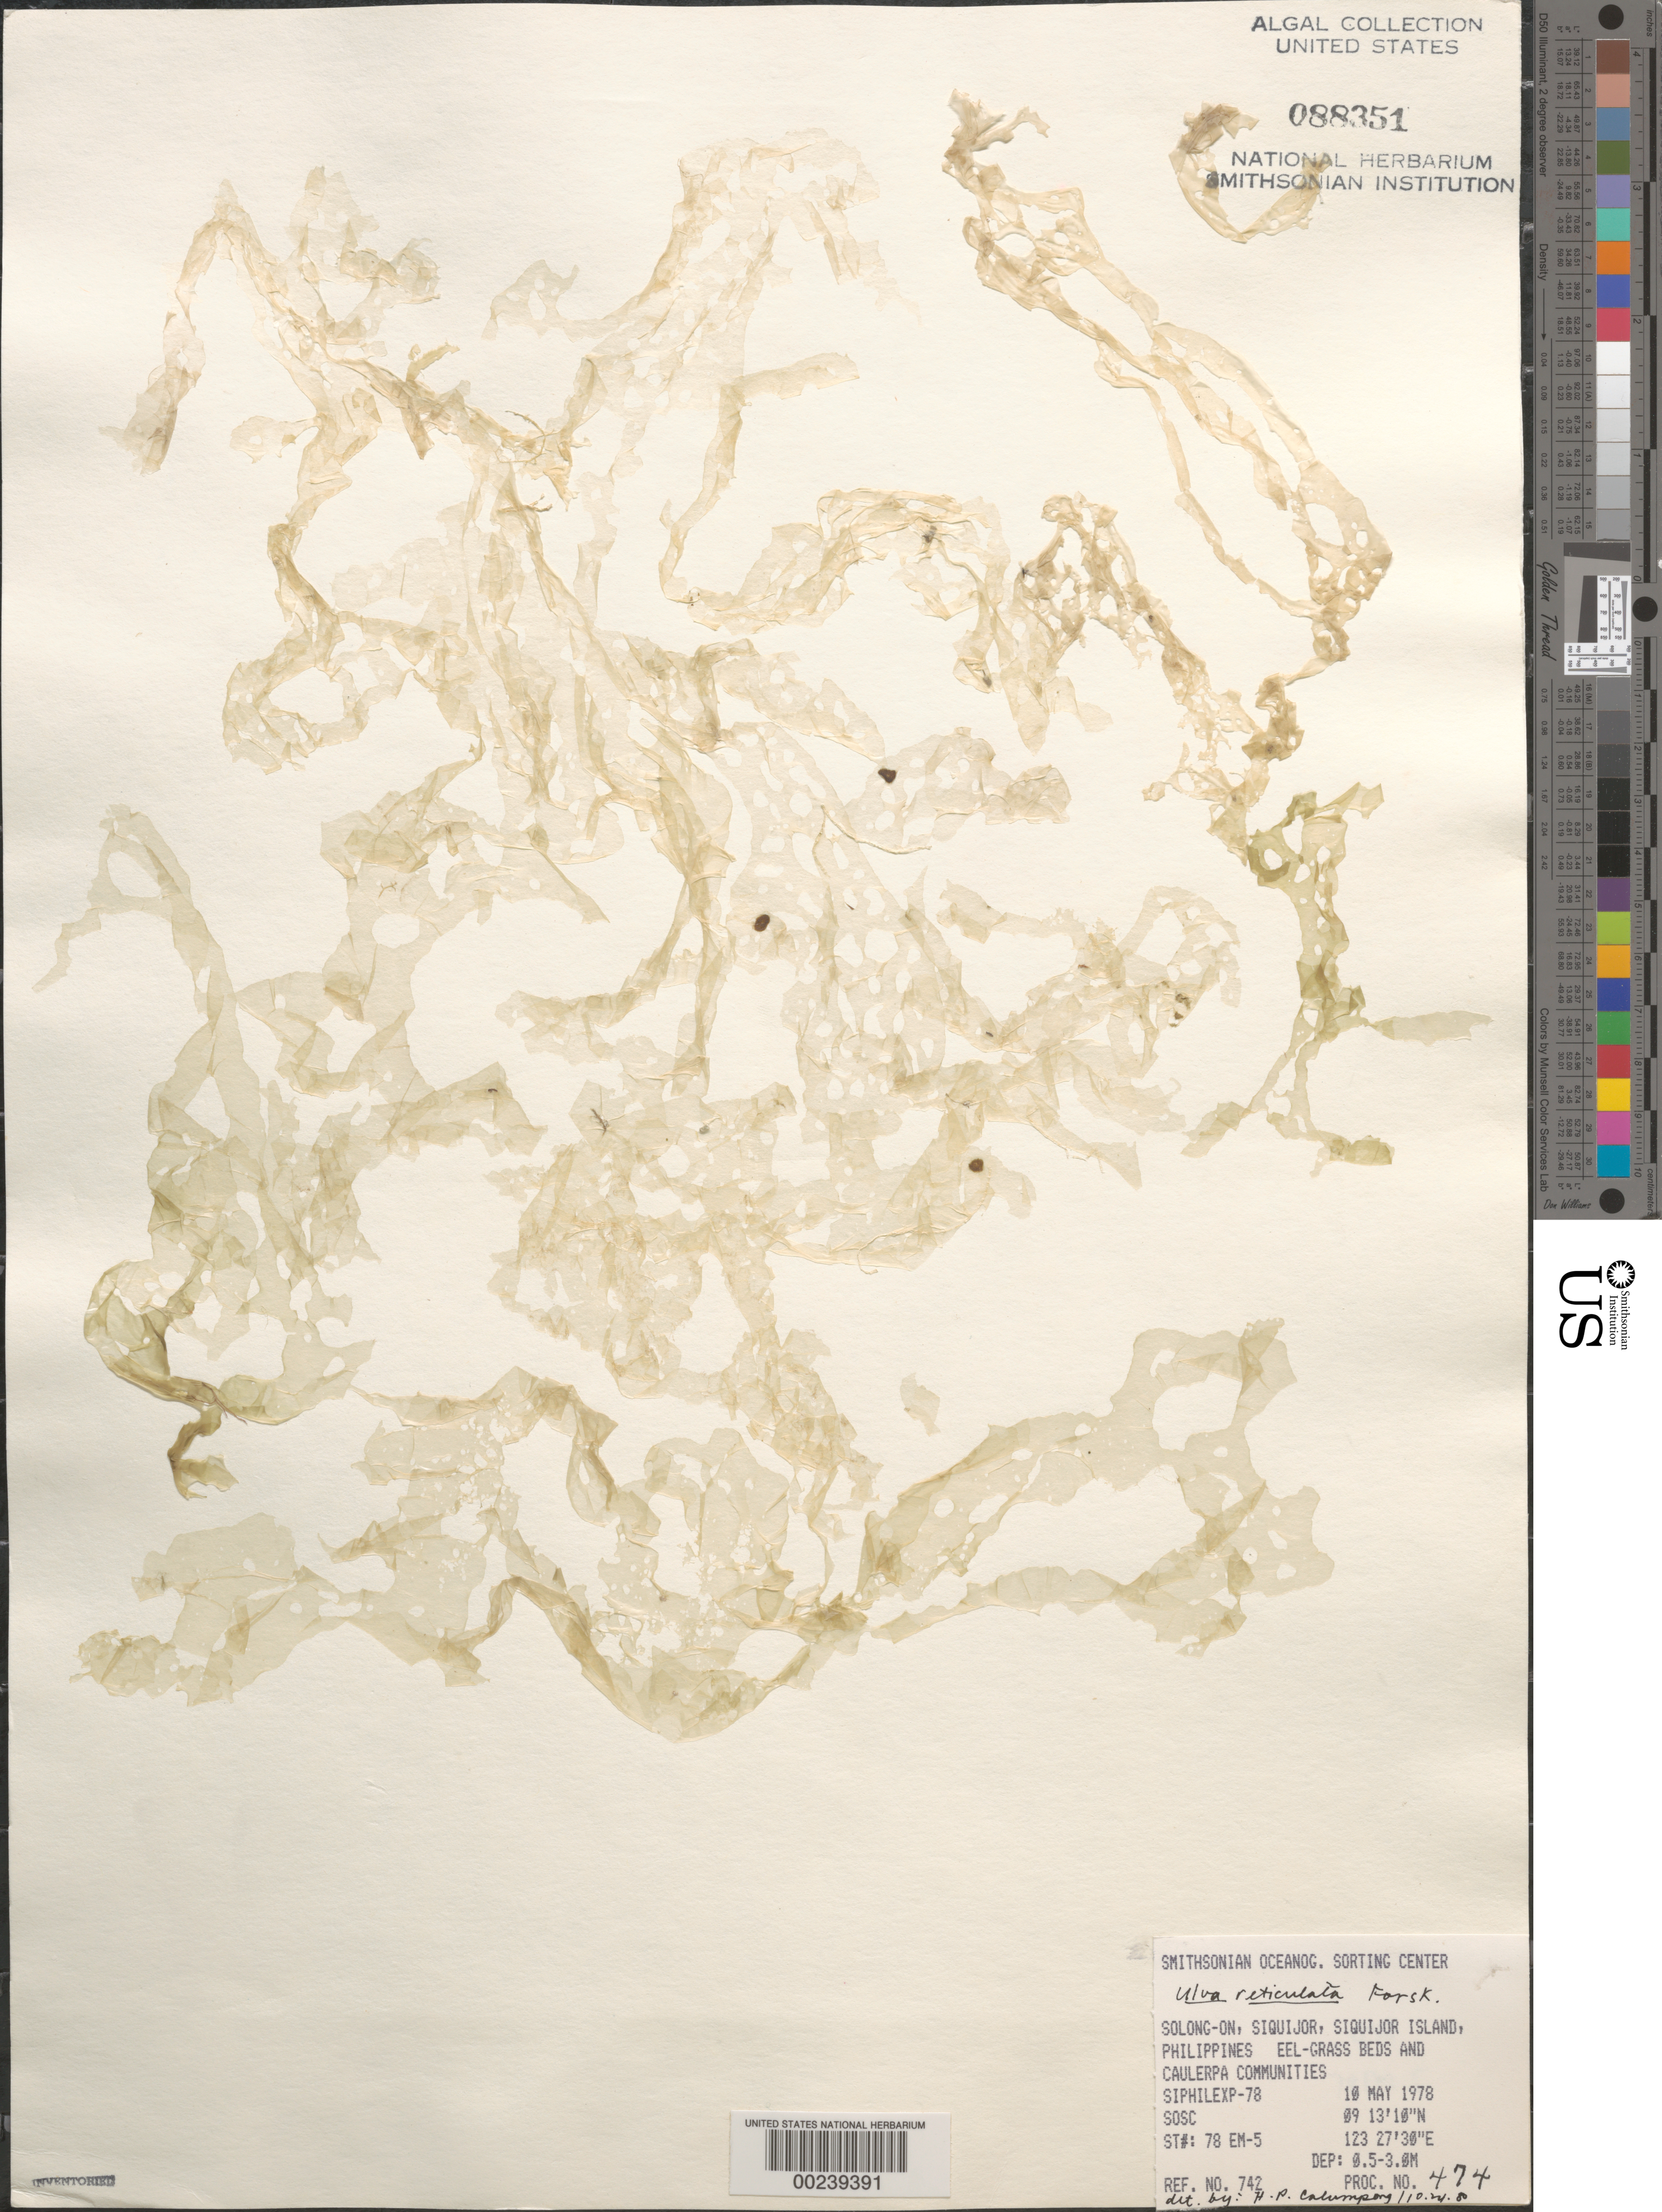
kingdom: Plantae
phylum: Chlorophyta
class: Ulvophyceae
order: Ulvales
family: Ulvaceae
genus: Ulva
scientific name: Ulva reticulata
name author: Forssk.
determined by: Calumpong, H. P.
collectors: SOSC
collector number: Station 78 Em-5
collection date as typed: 10 May 1978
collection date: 1978-05-10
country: Philippines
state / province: Central Visayas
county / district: Siquijor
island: Siquijor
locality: Solong-on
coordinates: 09 13'10"N, 123 27'30"E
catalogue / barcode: US 88351